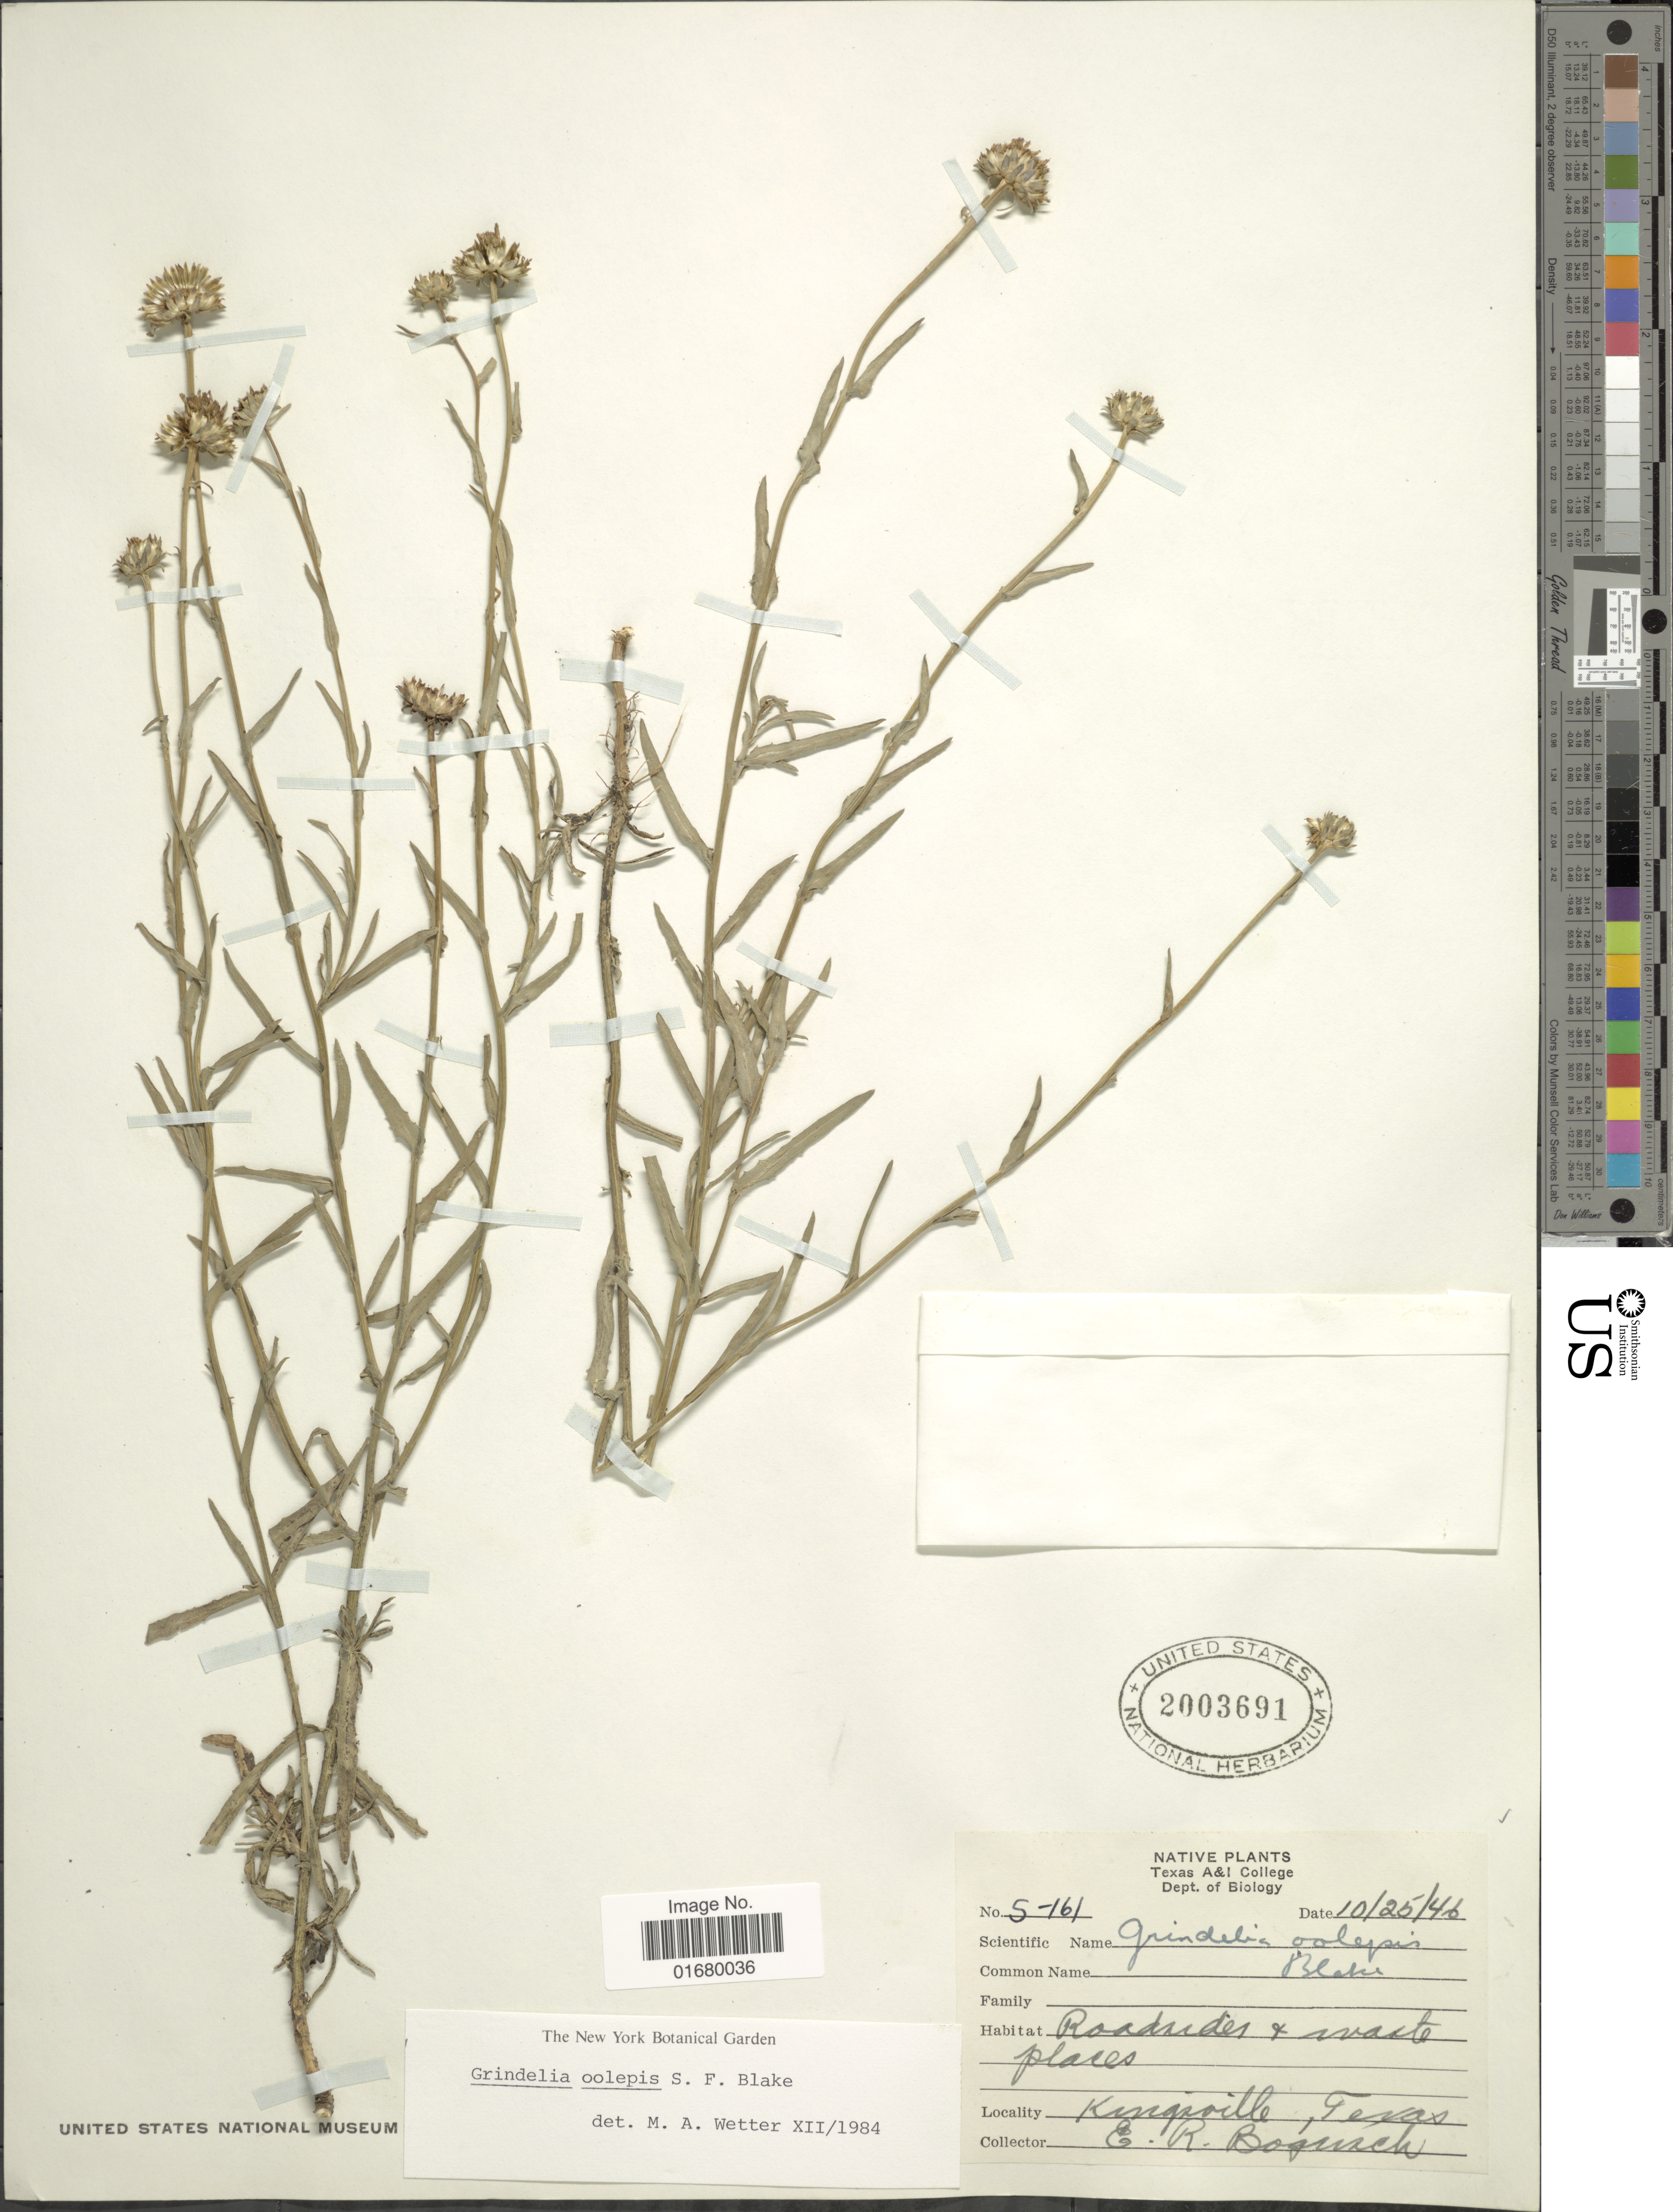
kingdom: Plantae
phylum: Tracheophyta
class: Magnoliopsida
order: Asterales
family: Asteraceae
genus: Grindelia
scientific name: Grindelia oolepis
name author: S.F. Blake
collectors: E. Bogusch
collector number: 5-161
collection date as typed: Transcribed d/m/y: 25/10/46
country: United States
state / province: Texas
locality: Kingsville.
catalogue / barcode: US 2003691